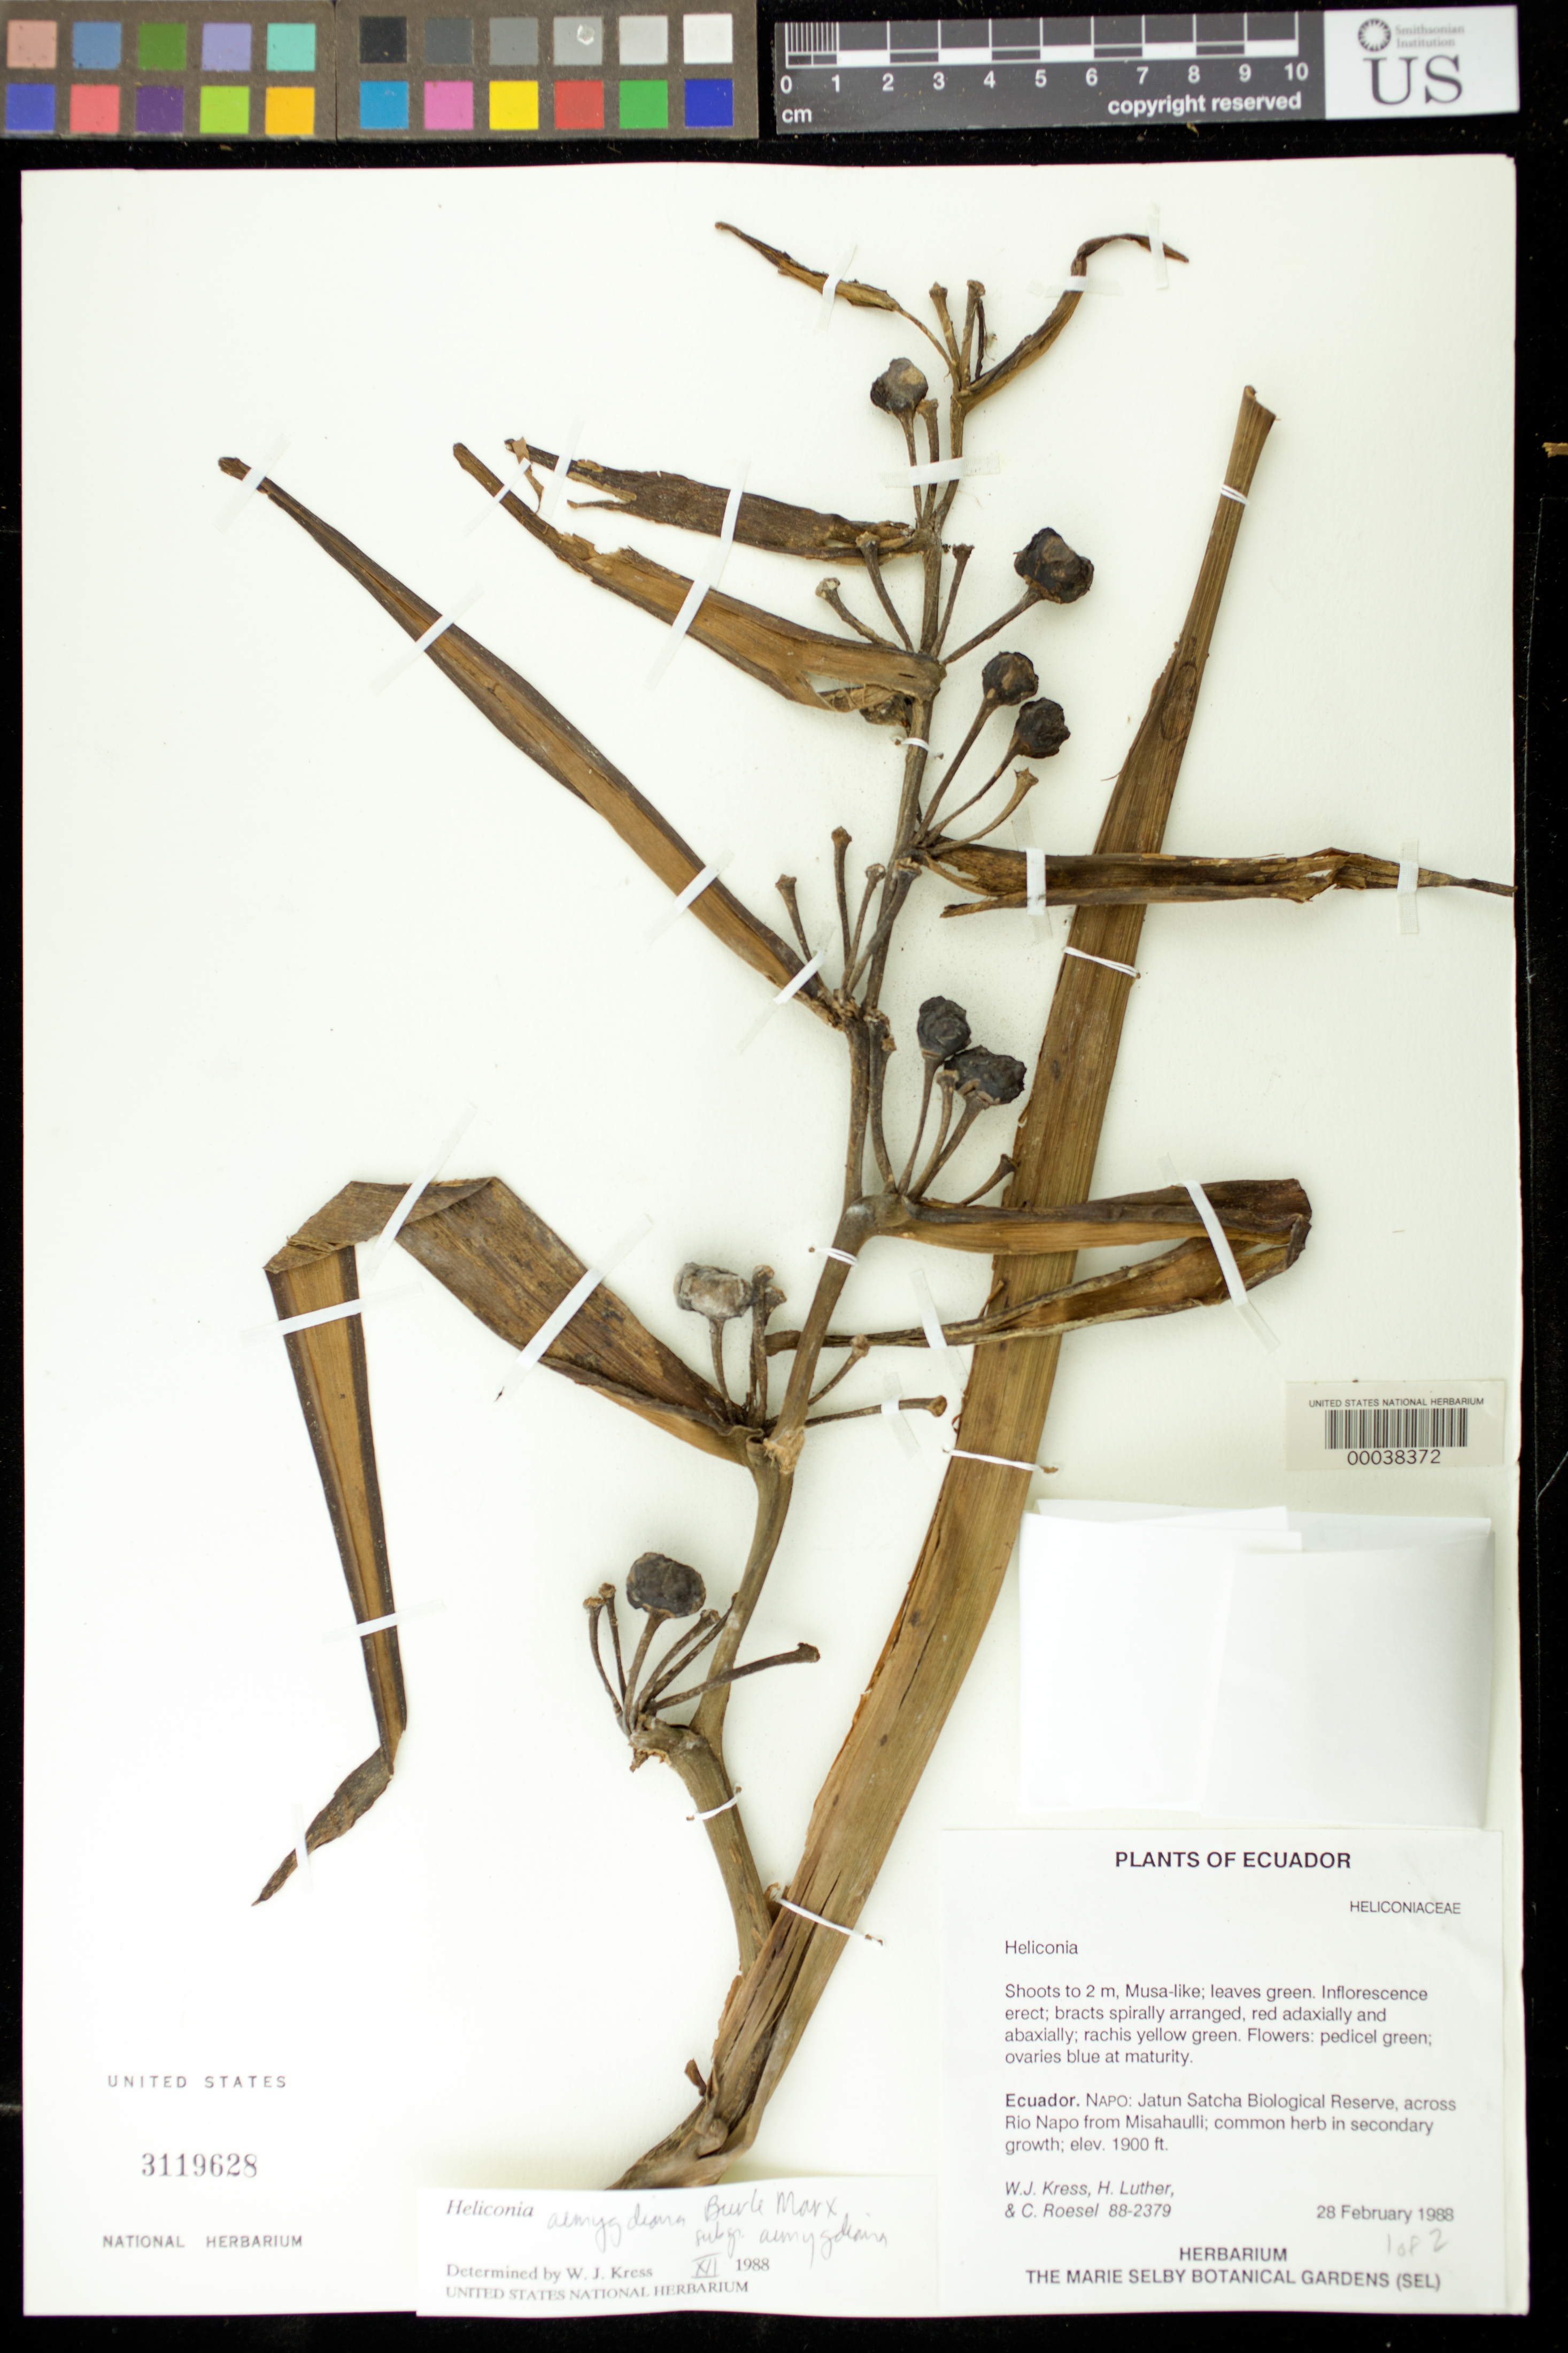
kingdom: Plantae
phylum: Tracheophyta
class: Liliopsida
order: Zingiberales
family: Heliconiaceae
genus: Heliconia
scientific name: Heliconia aemygdiana subsp. aemygdiana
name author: Burle-Marx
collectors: W. J. Kress, Harry E. Luther & C. S. Roesel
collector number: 88-2379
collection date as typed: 28 Feb 1988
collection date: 1988-02-28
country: Ecuador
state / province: Napo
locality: Jatun satcha Biological Reserve, across Rio Napo from misahaulli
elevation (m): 579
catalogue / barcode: US 3119628